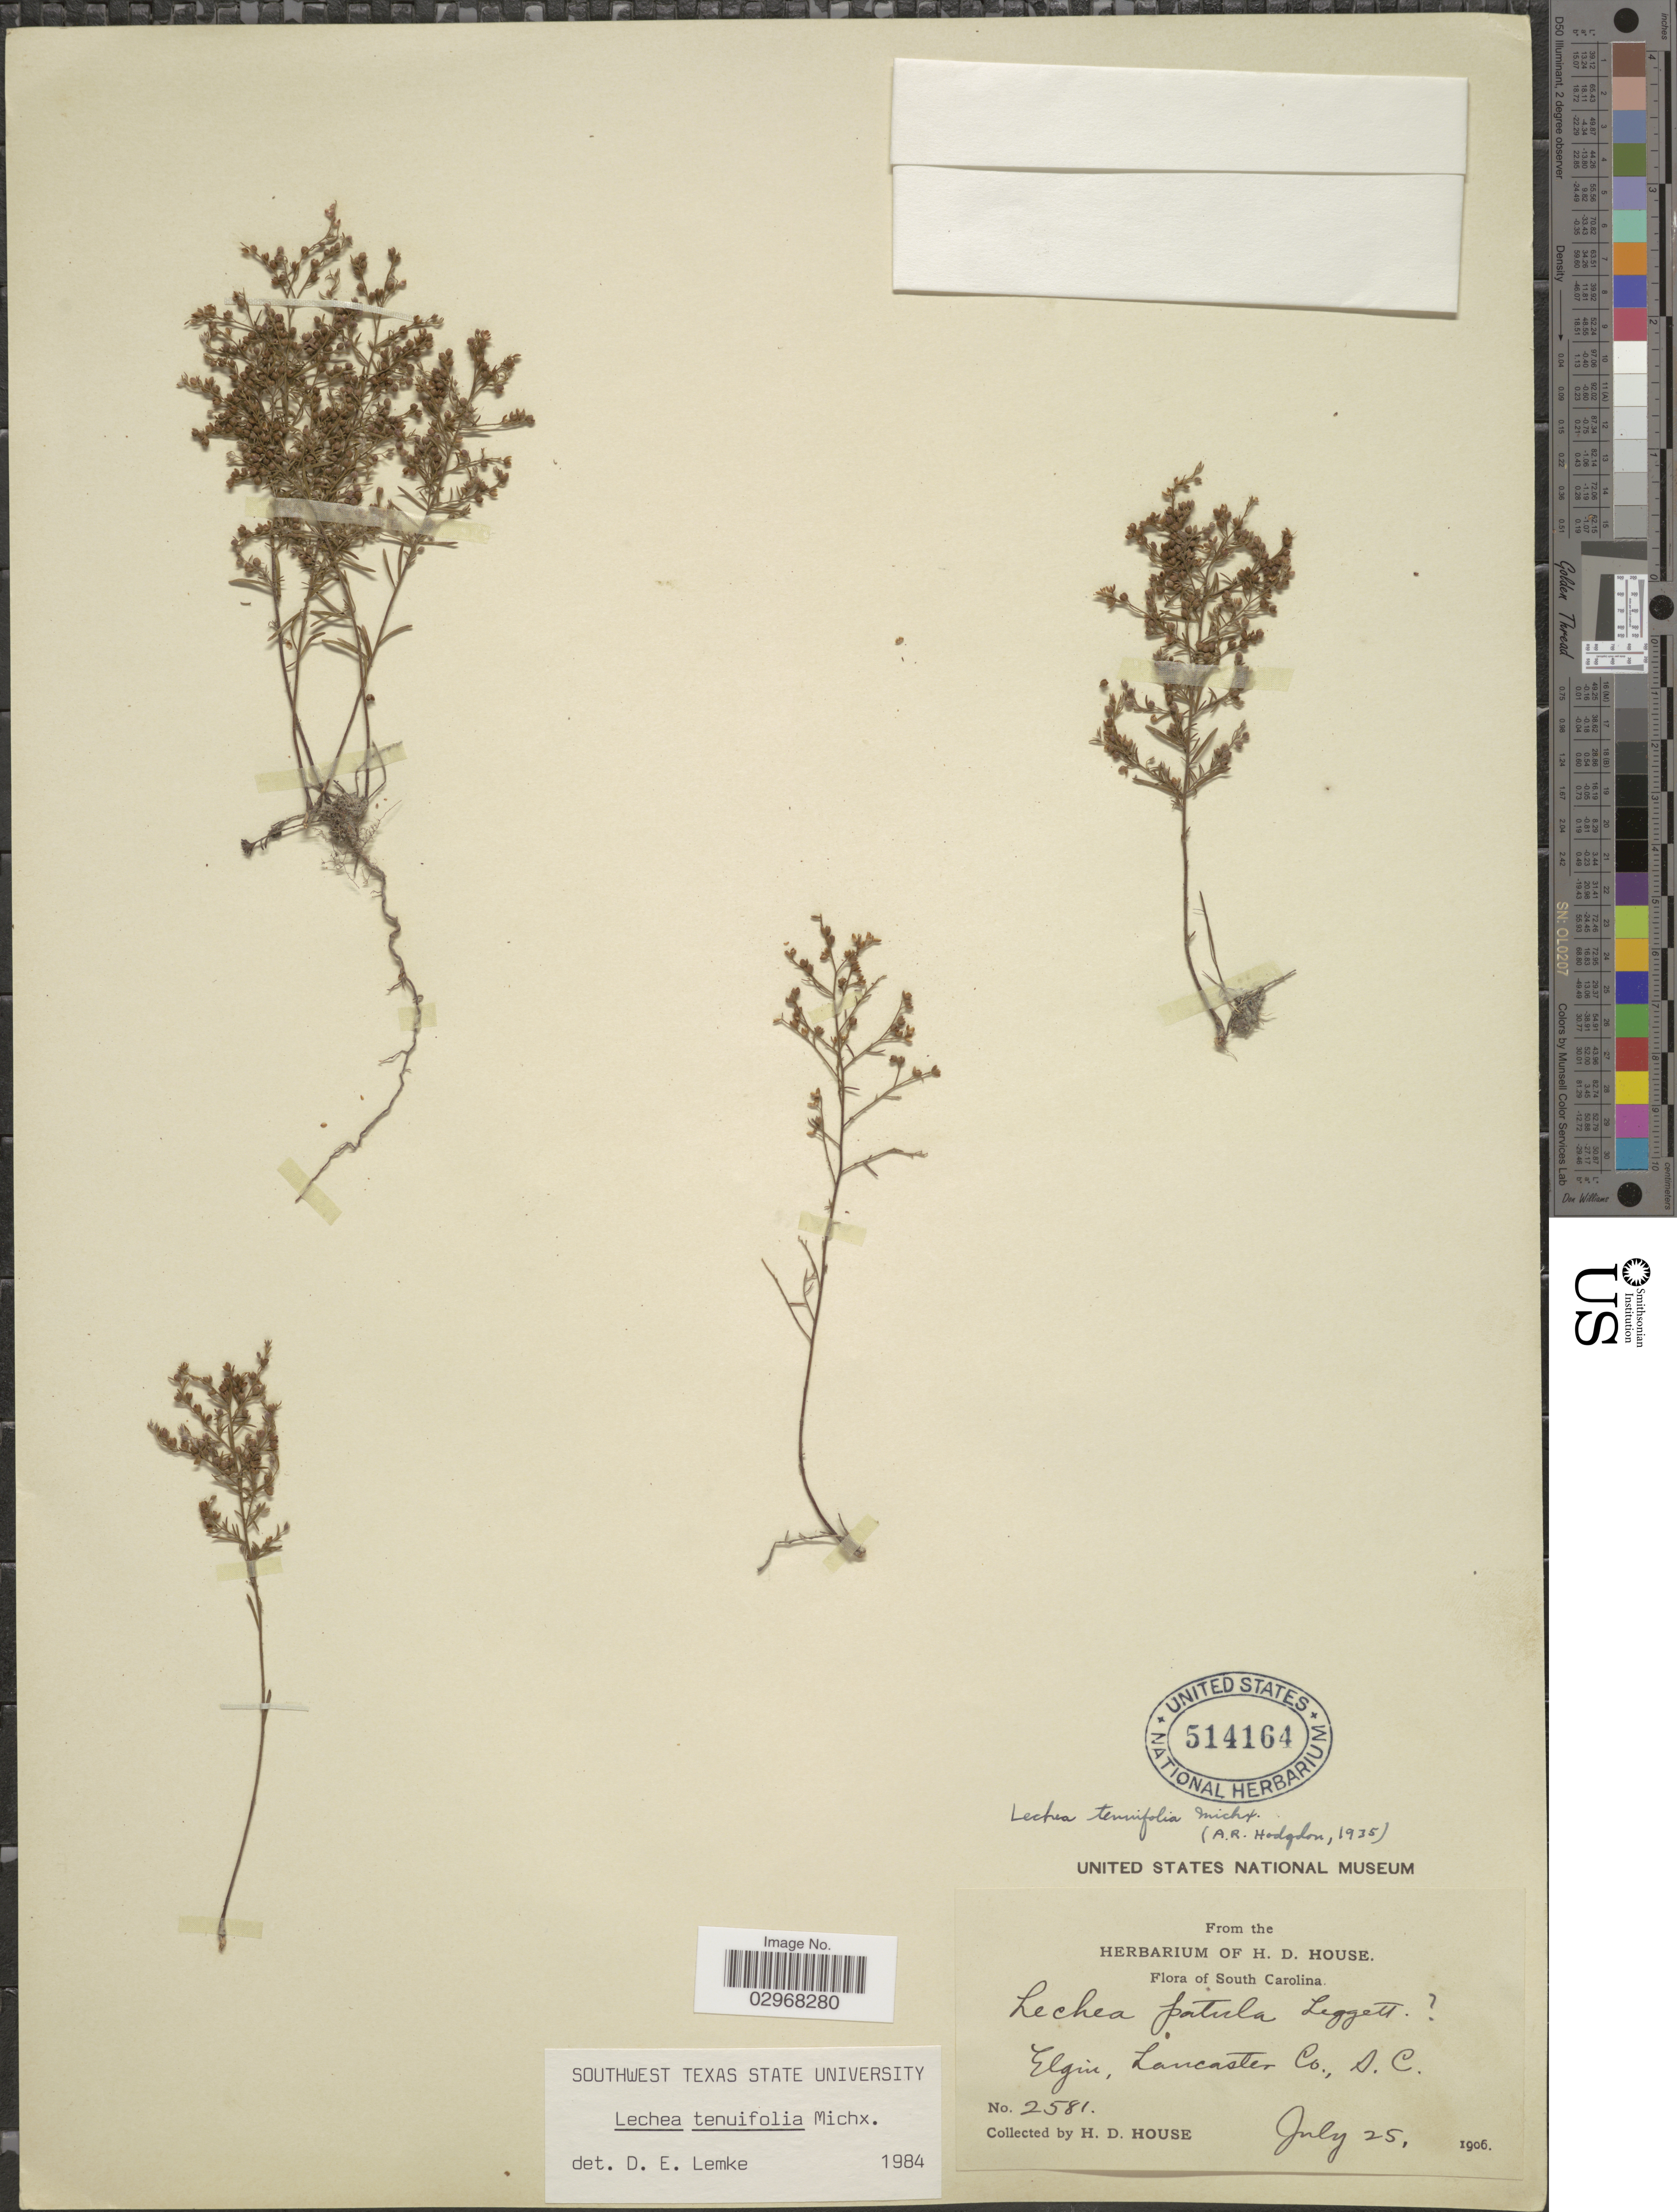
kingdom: Plantae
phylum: Tracheophyta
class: Magnoliopsida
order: Malvales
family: Cistaceae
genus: Lechea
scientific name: Lechea tenuifolia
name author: Michx.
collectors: H. D. House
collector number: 2581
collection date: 1906-07-25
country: United States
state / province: South Carolina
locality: Elgin, Lancaster Co.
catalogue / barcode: US 514164